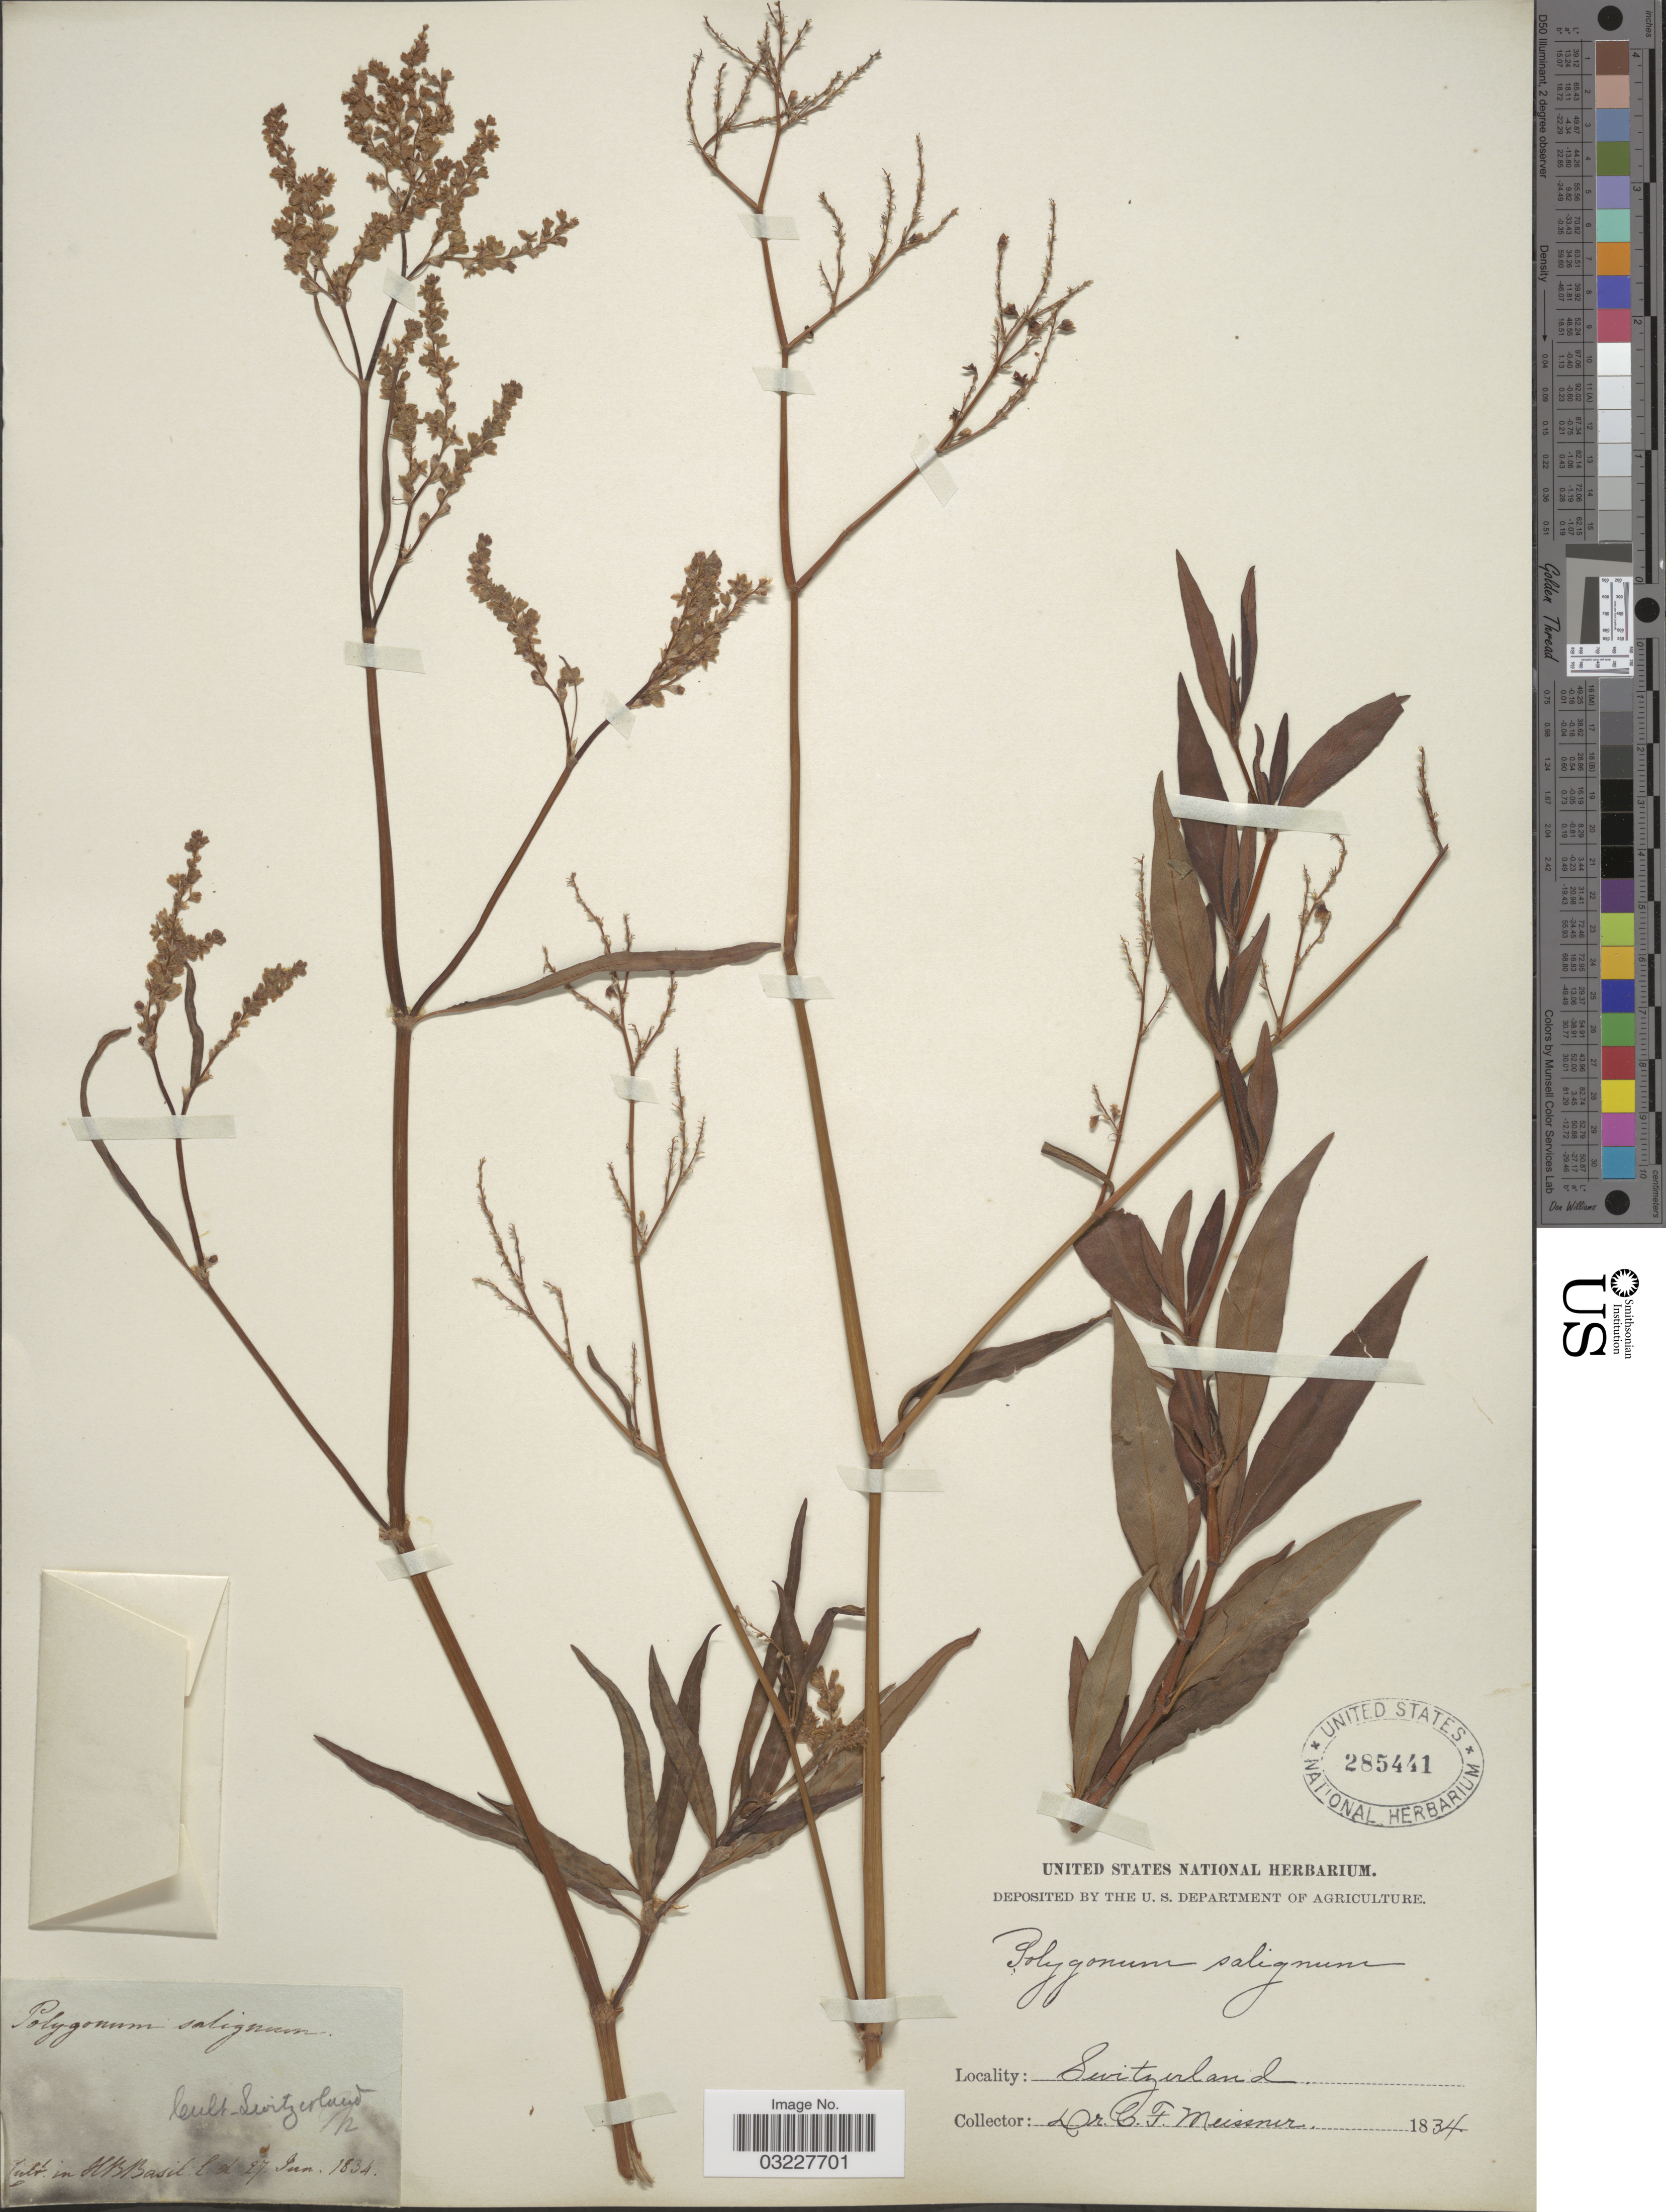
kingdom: Plantae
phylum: Tracheophyta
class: Magnoliopsida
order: Caryophyllales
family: Polygonaceae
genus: Koenigia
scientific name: Koenigia angustifolia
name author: (Pall.) Chepinoga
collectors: C. F. W. Meissner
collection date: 1834-06-27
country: Switzerland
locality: HB Basil. Switzerland.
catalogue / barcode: US 285441